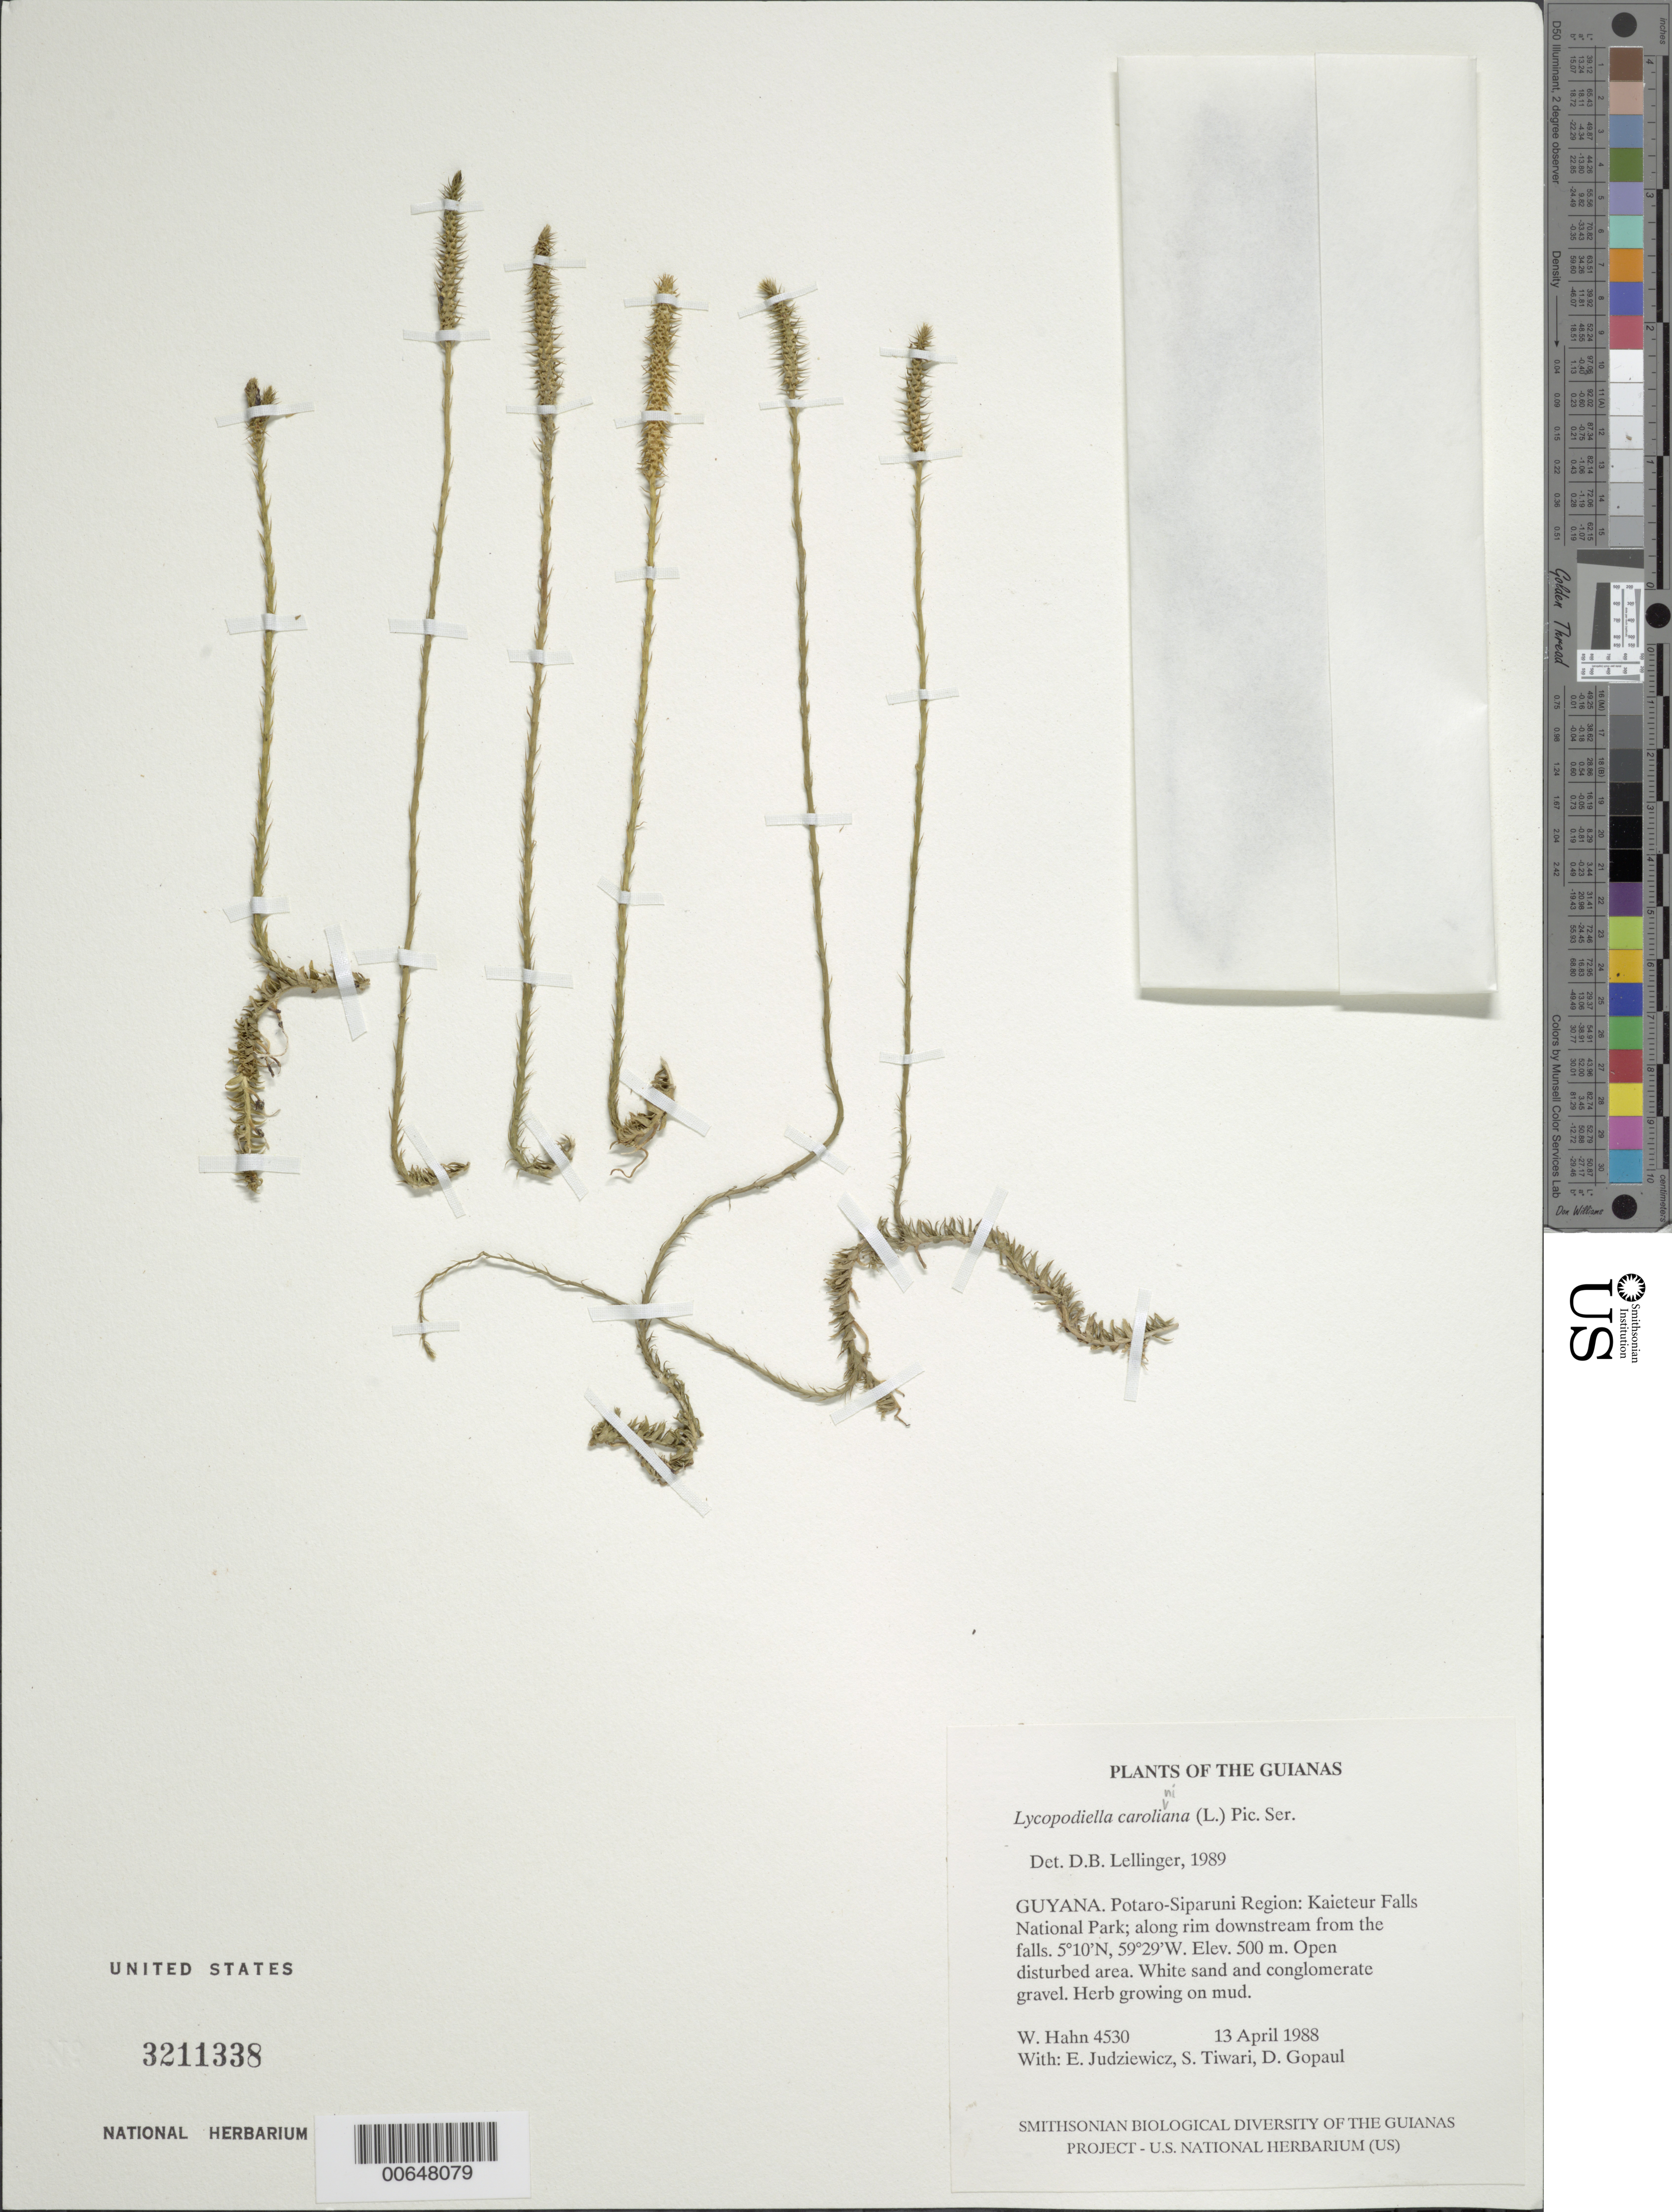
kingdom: Plantae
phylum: Tracheophyta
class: Lycopodiopsida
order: Lycopodiales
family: Lycopodiaceae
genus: Pseudolycopodiella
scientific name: Pseudolycopodiella caroliniana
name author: (L.) Holub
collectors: W. Hahn, E. J. Judziewicz, S. Tiwari & D. Gopaul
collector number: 4530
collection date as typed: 13 April 1988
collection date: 1988-04-13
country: Guyana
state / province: Potaro-Siparuni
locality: Kaieteur Falls National Park; along rim downstream from the falls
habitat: Open disturbed area. White sand and conglomerate gravel.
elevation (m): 500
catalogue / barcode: US 3211338